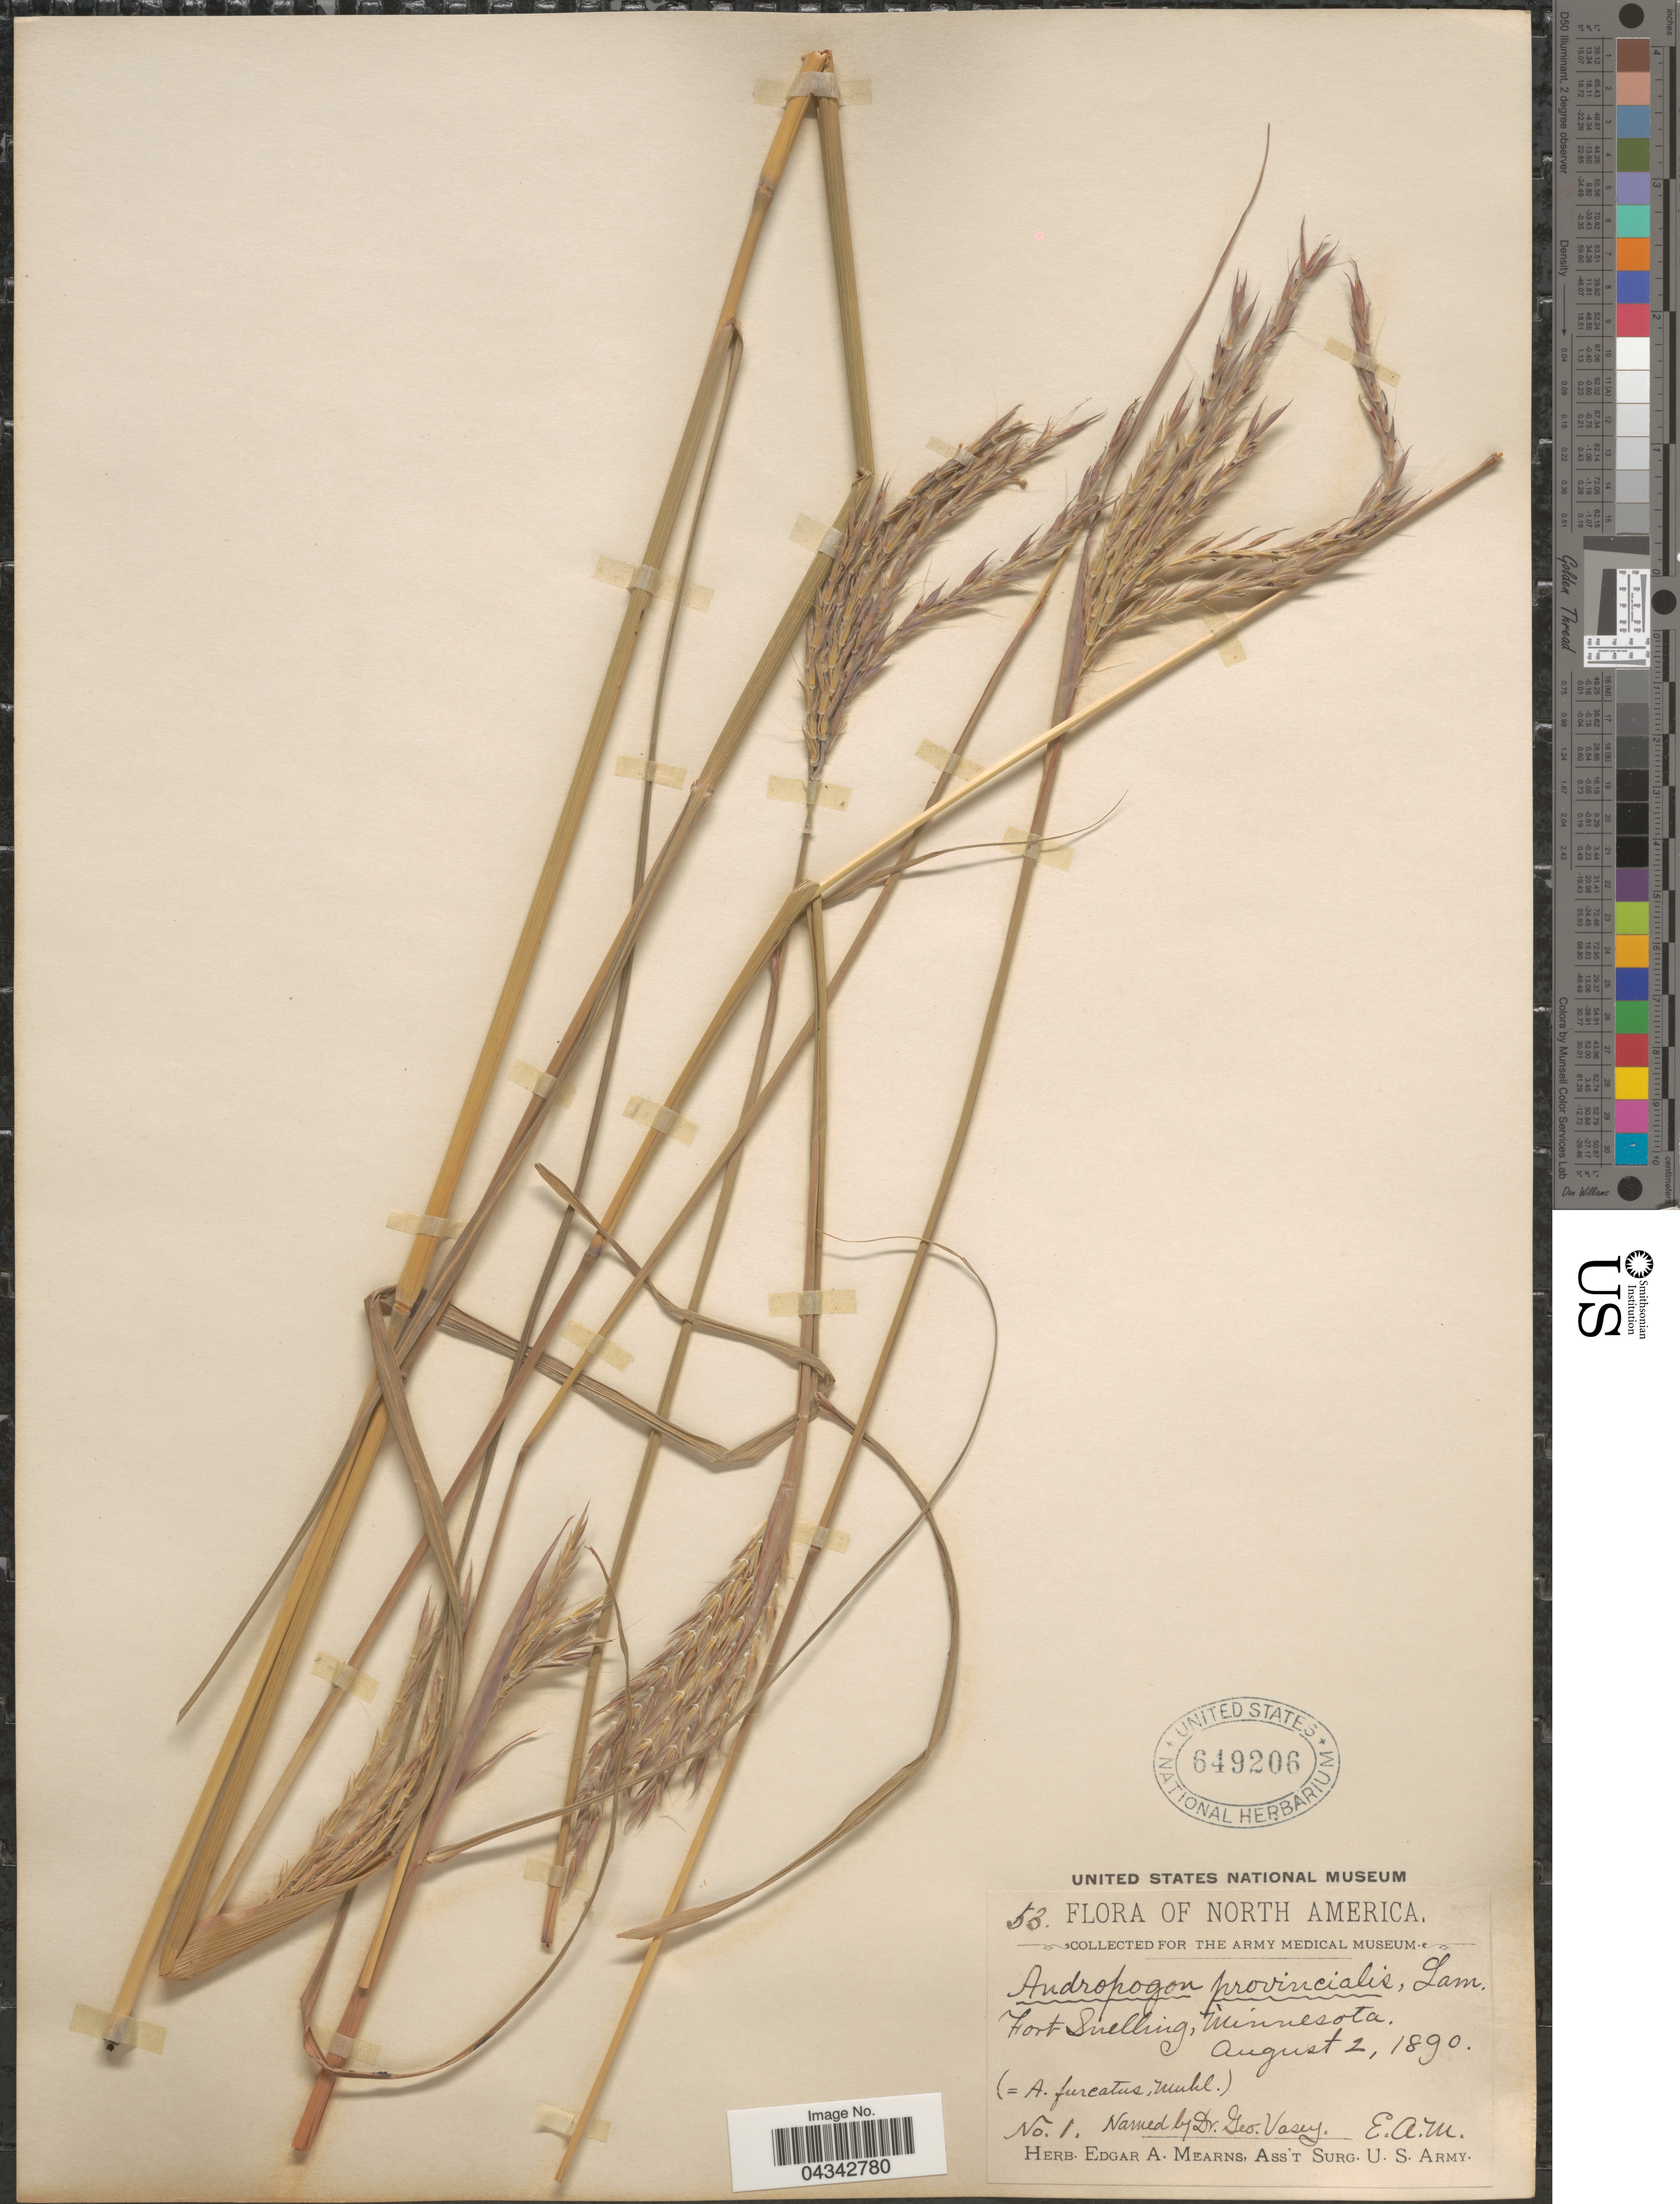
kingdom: Plantae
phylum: Tracheophyta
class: Liliopsida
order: Poales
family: Poaceae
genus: Andropogon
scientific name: Andropogon gerardii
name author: Vitman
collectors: E. A. Mearns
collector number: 1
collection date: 1890-08-02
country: United States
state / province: Minnesota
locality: Fort Snelling.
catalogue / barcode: US 649206